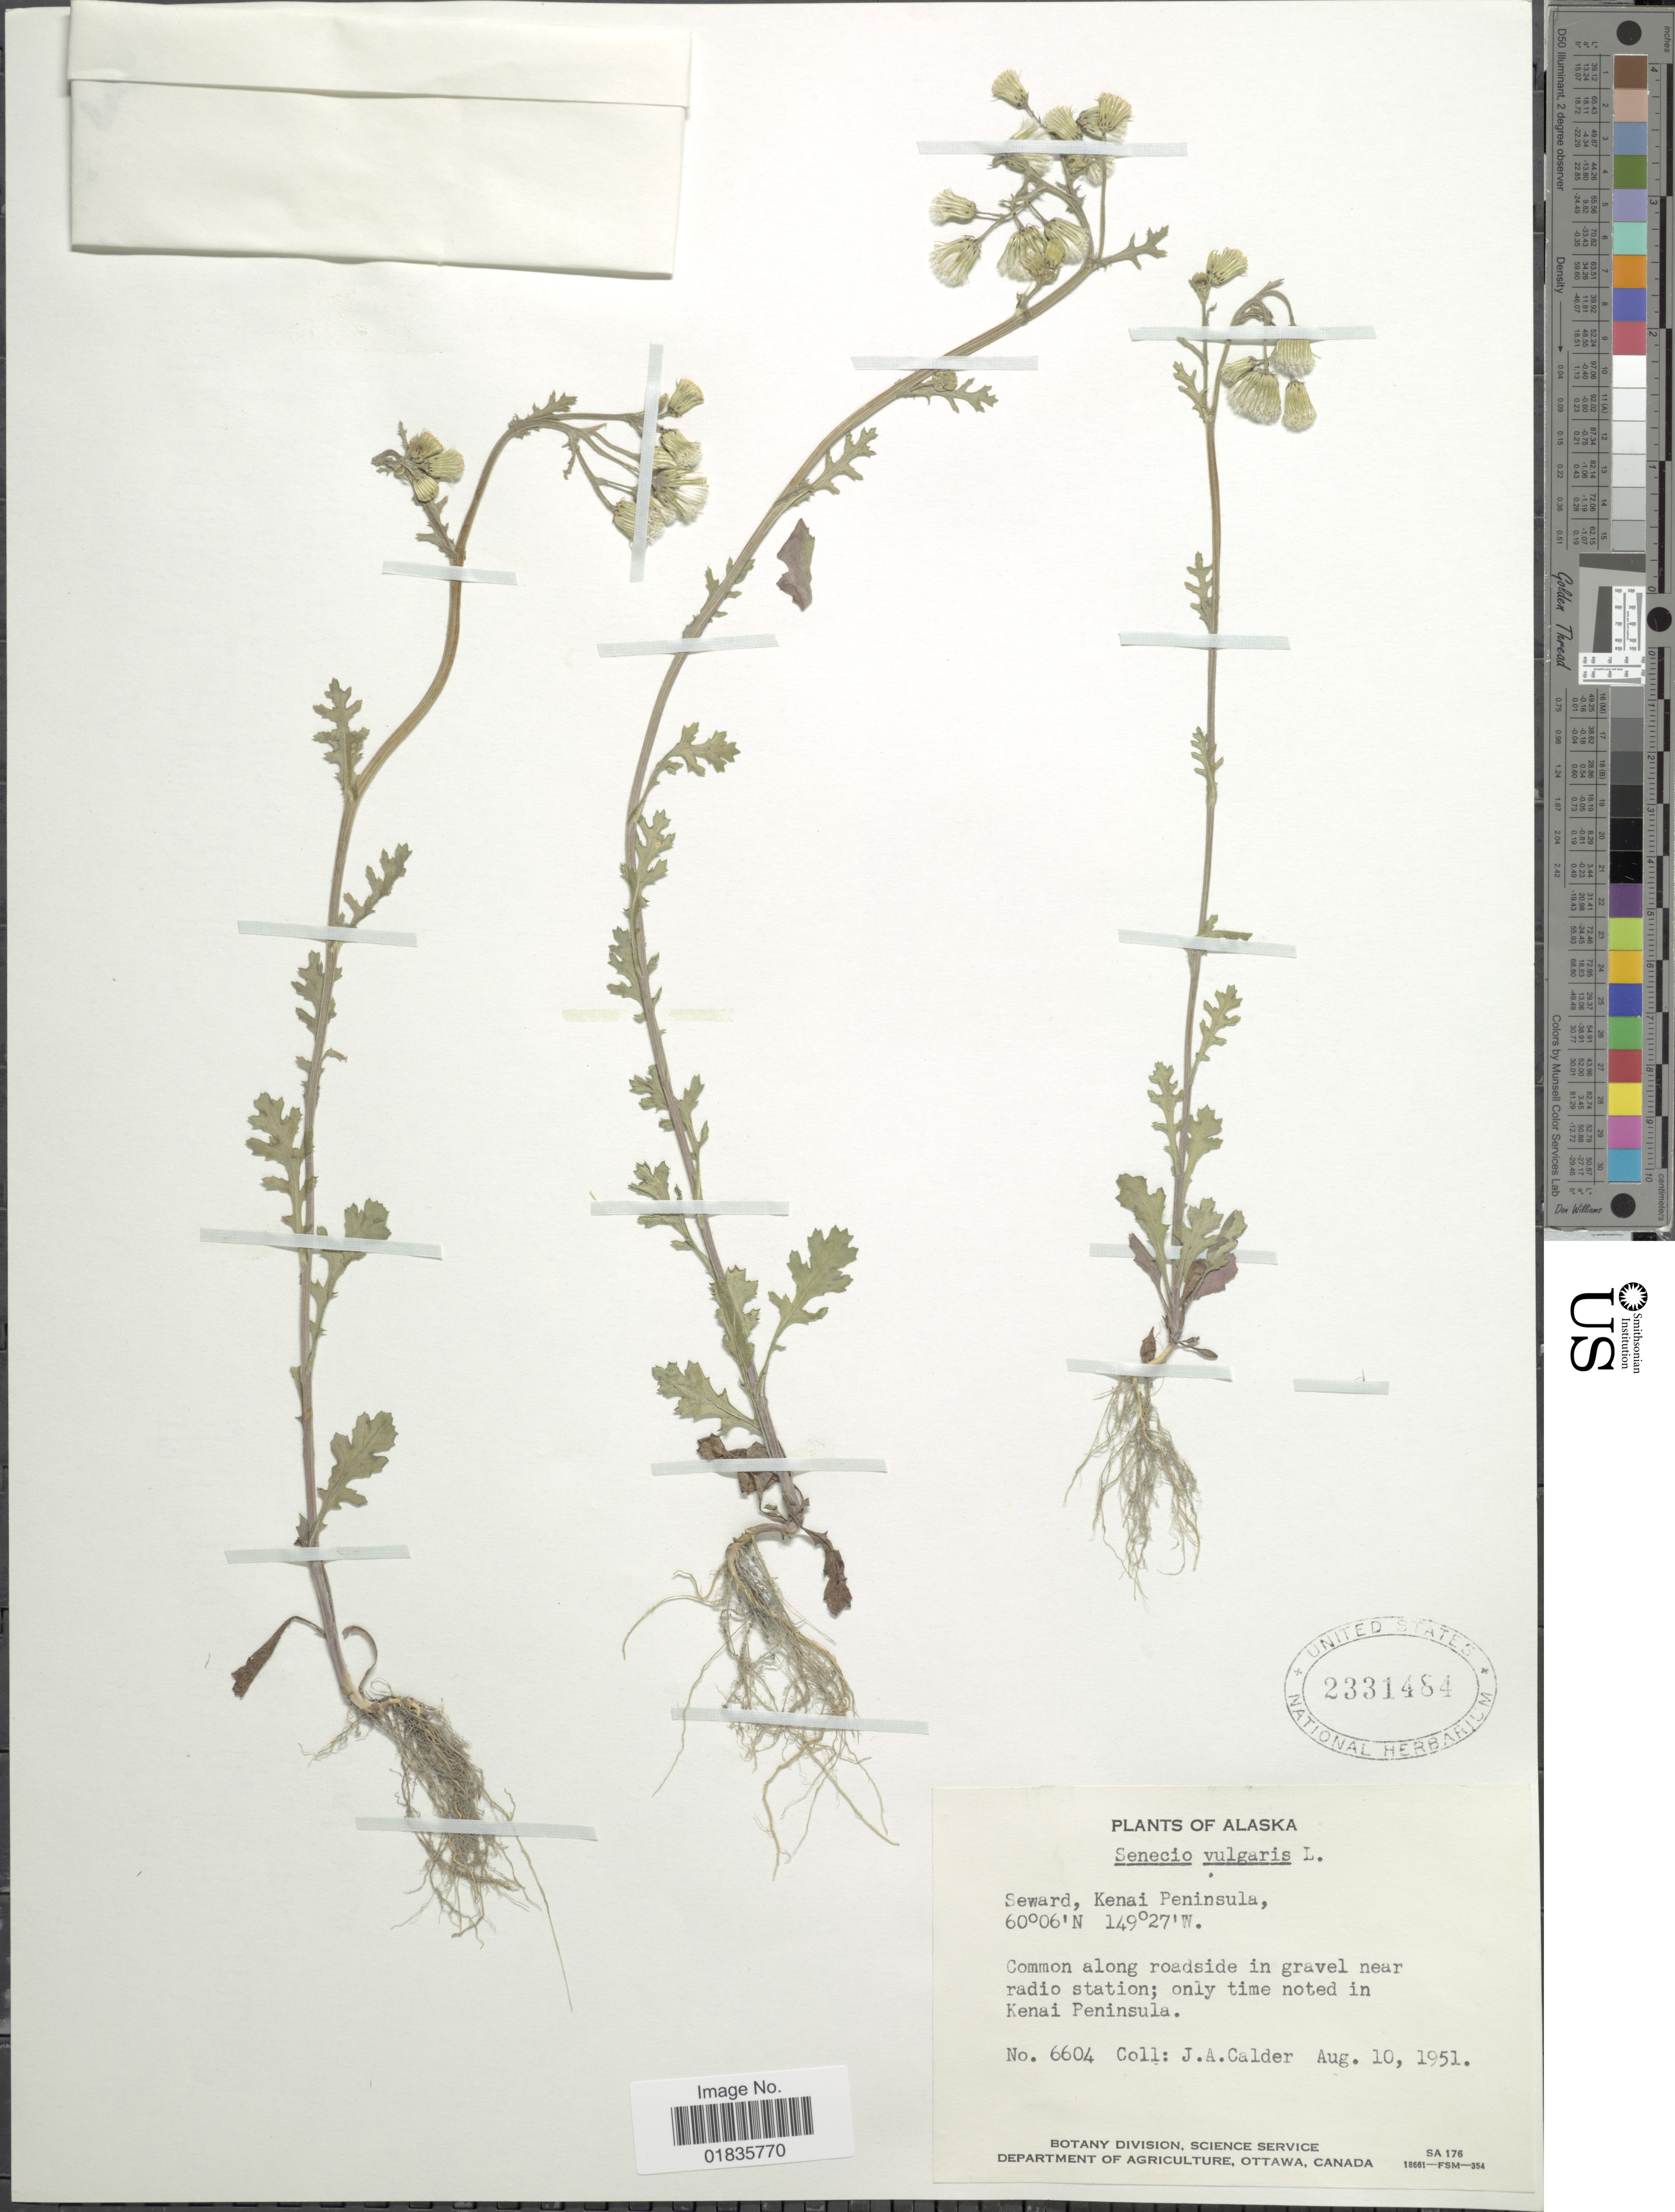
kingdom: Plantae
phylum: Tracheophyta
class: Magnoliopsida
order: Asterales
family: Asteraceae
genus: Senecio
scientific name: Senecio vulgaris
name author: L.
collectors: J. A. Calder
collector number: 6604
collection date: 1951-08-10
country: United States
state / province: Alaska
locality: Seward, Kenai Peninsula, common along roadside in gravel near radio station; only time noted in Kenai Peninsula.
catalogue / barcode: US 2331484